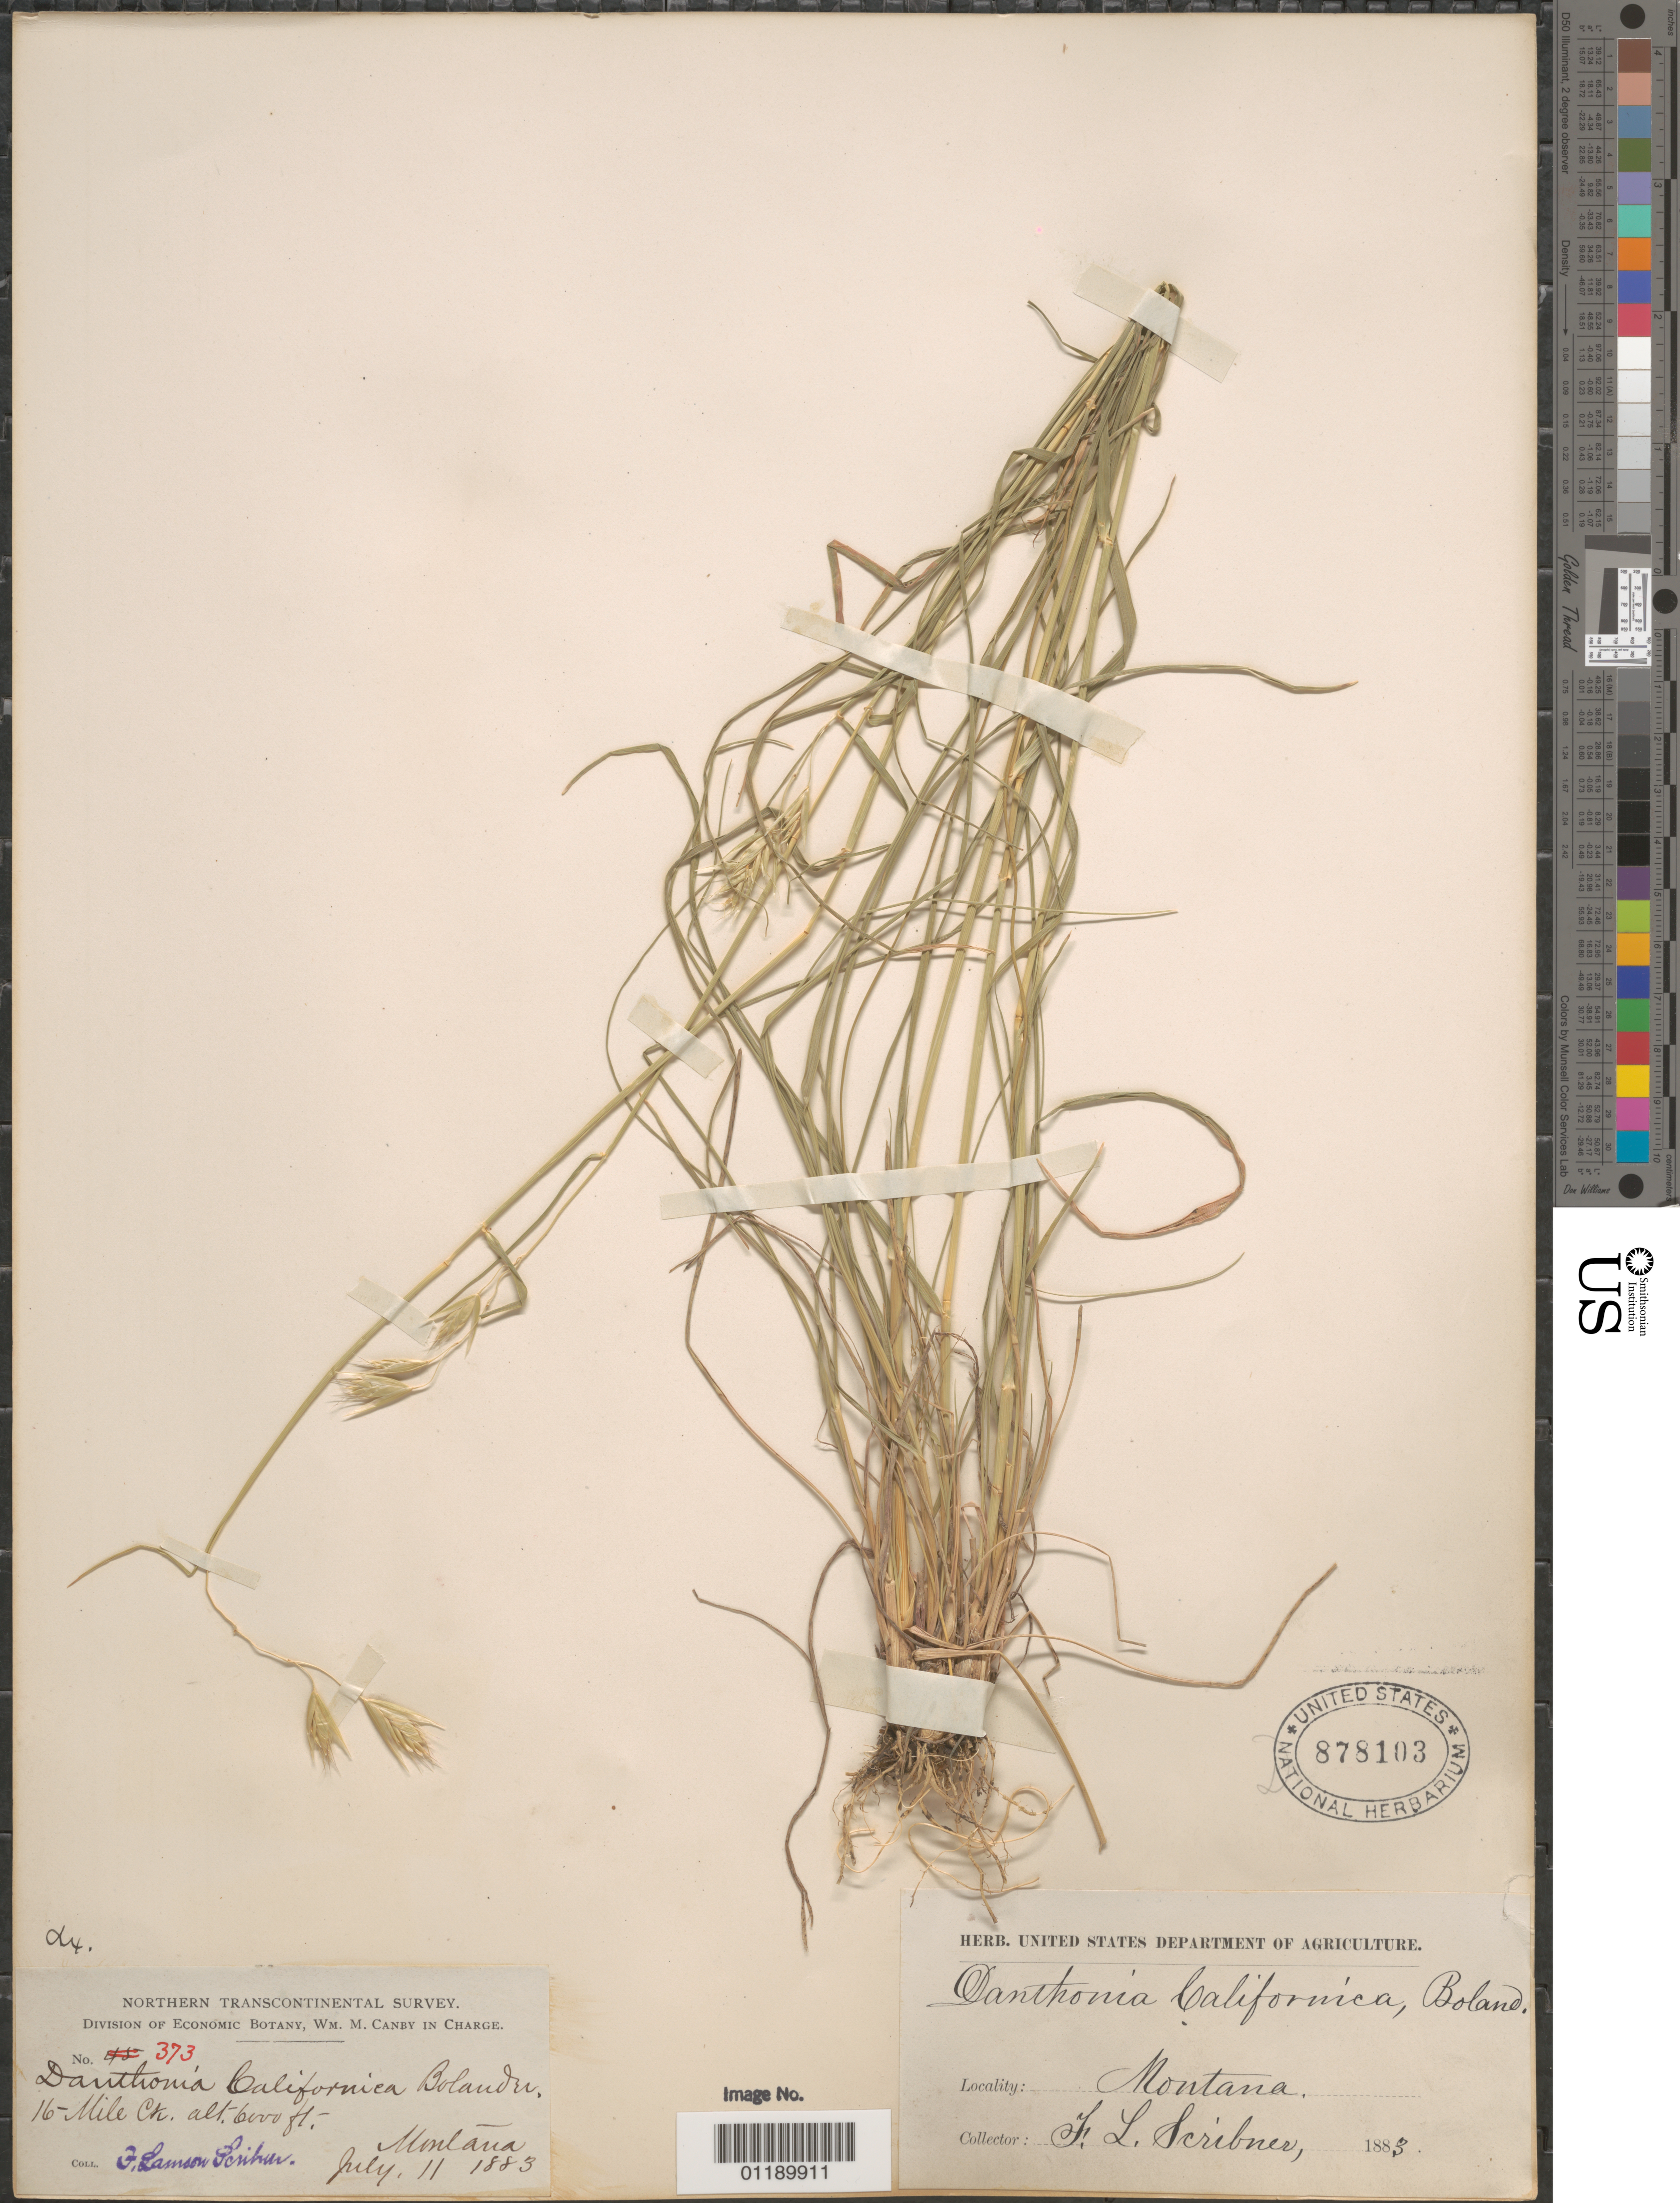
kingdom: Plantae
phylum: Tracheophyta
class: Liliopsida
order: Poales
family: Poaceae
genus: Danthonia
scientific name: Danthonia californica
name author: Bol.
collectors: F. L. Scribner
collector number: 373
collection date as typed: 11 Jul 1883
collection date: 1883-07-11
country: United States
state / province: Montana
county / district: Gallatin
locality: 16-mile Creek.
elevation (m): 1829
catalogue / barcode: US 878103